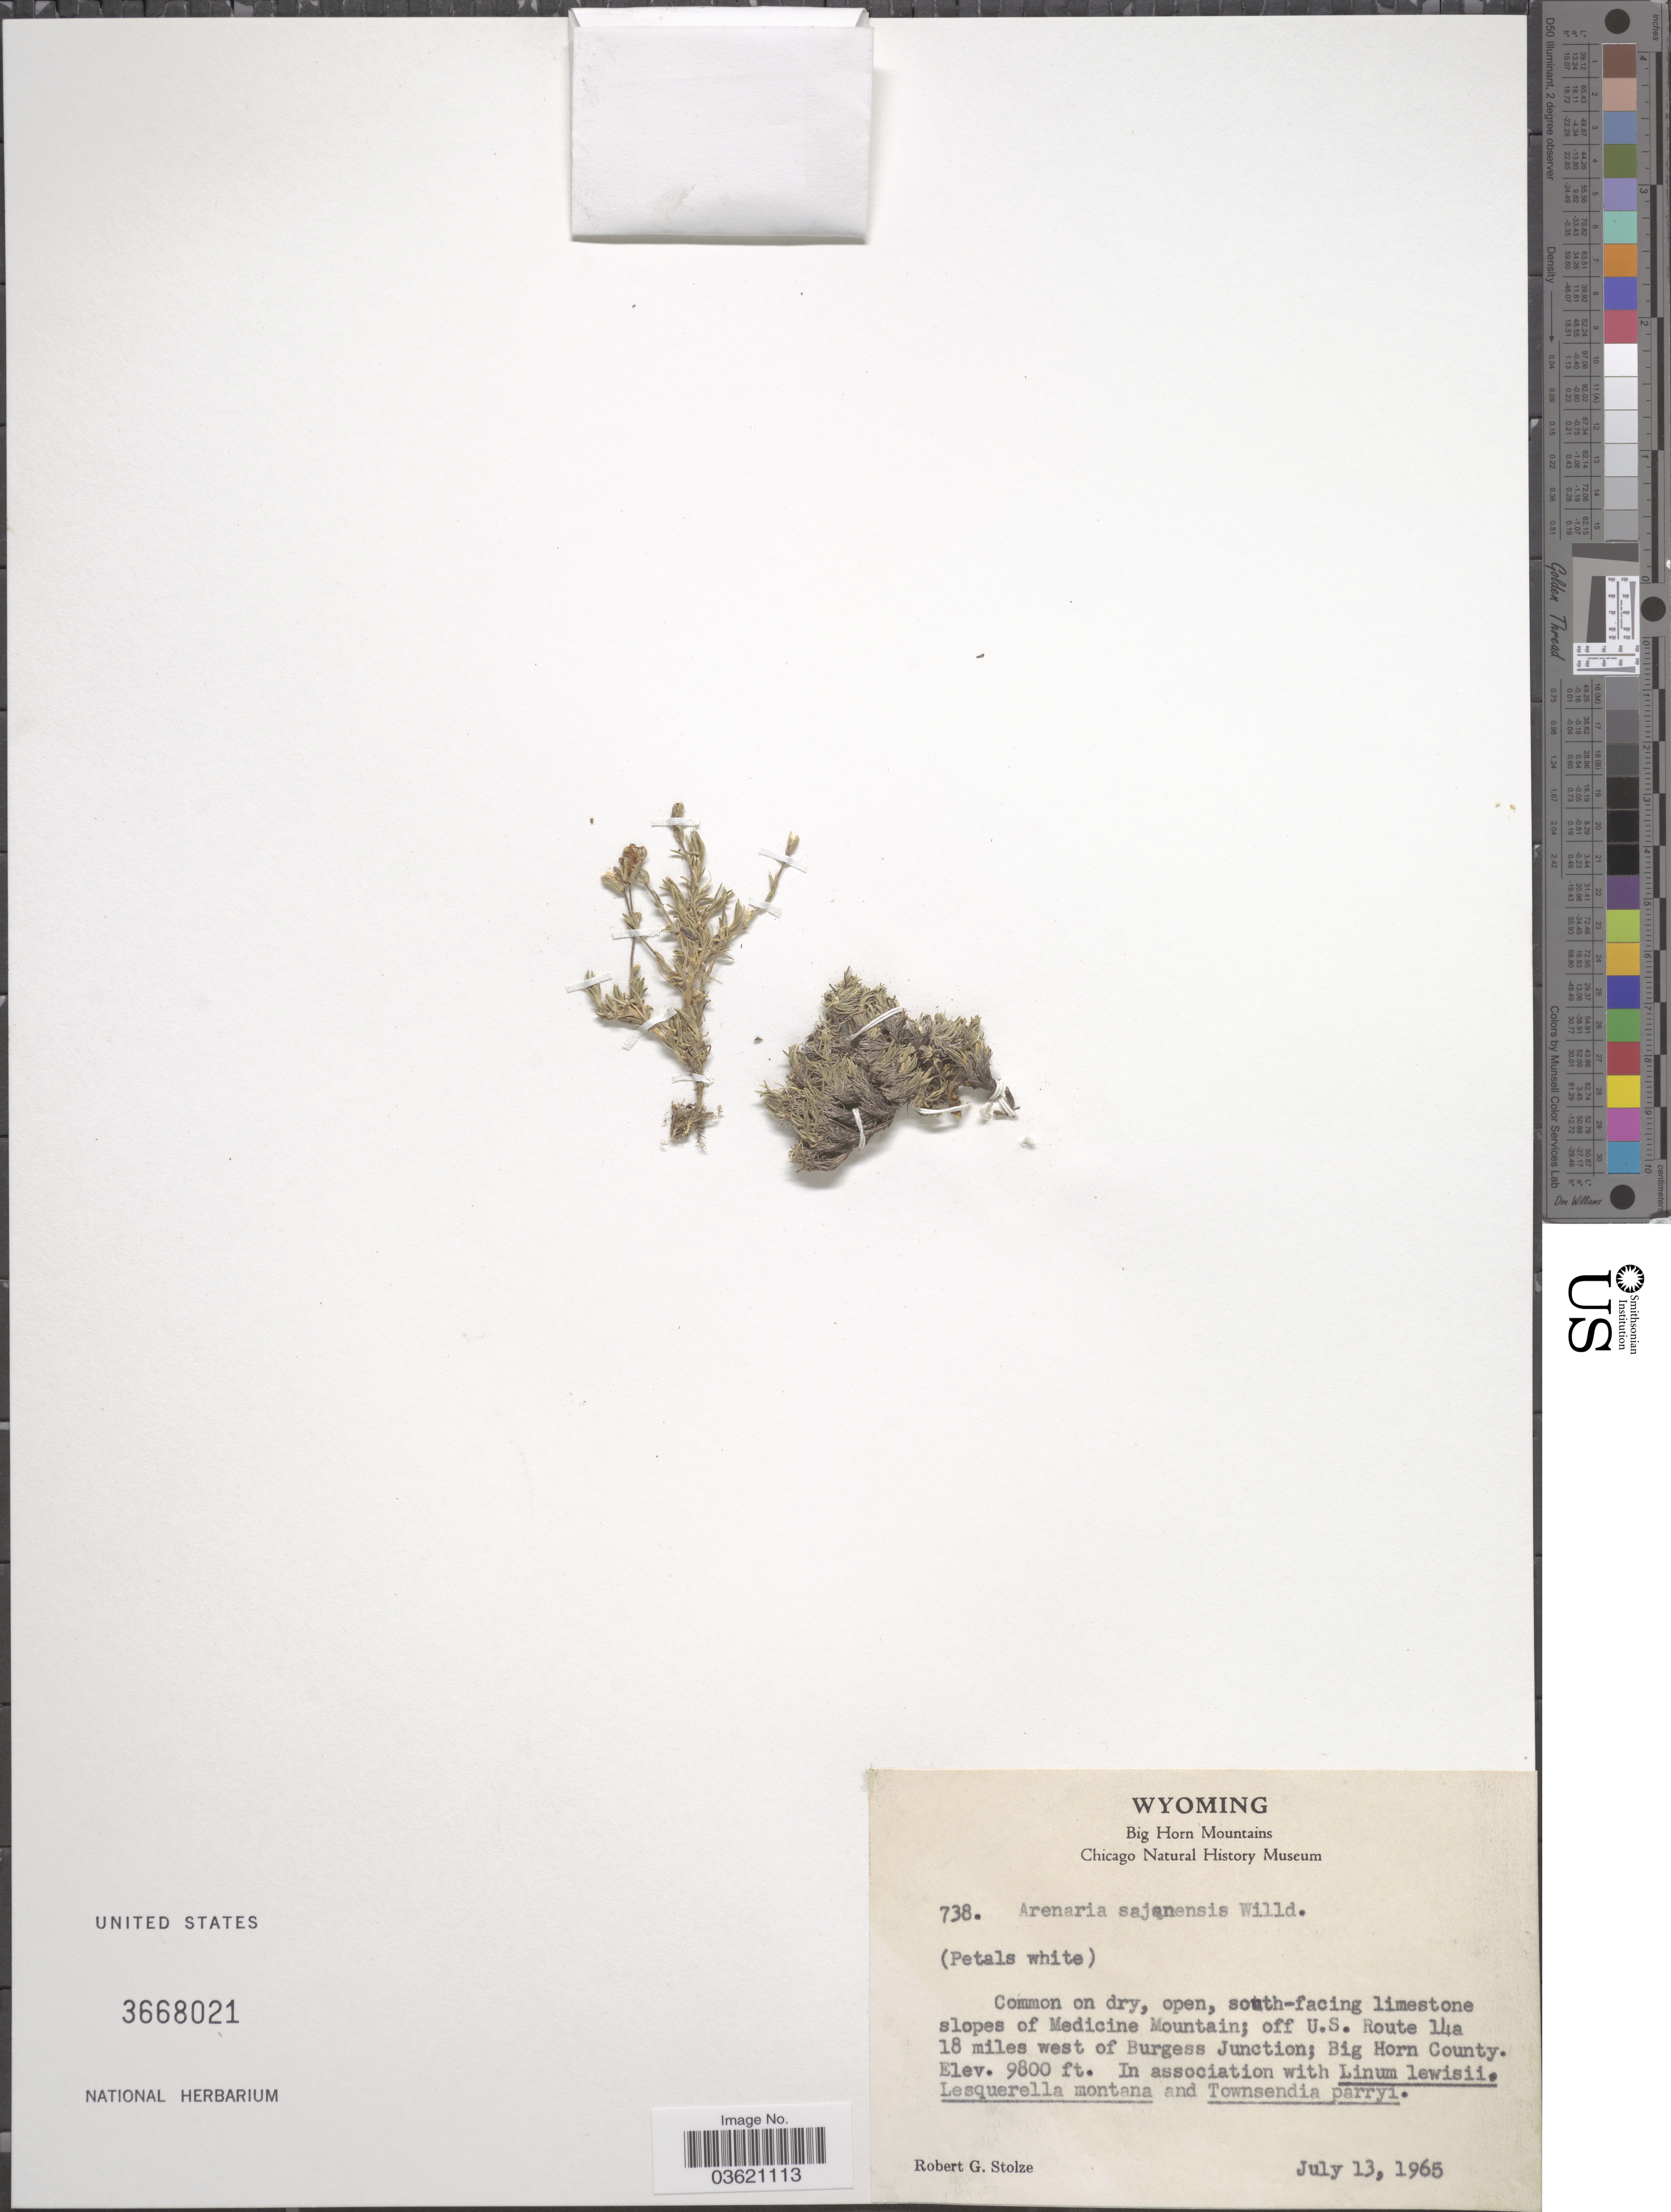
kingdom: Plantae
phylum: Tracheophyta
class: Magnoliopsida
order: Caryophyllales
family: Caryophyllaceae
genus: Cherleria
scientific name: Cherleria biflora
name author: (L.) A.J. Moore & Dillenb.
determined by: Strong, M. T., (US), Smithsonian Institution - National Museum of Natural History (UNITED STATES)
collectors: R. G. Stolze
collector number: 738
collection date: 1965-07-13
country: United States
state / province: Wyoming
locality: Big Horn Mountains. South-facing limestone slopes of Medicine Mountain; off U.S. Route 14a 18 miles west of Burgess Junction; Big Horn County.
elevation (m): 2987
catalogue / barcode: US 3668021